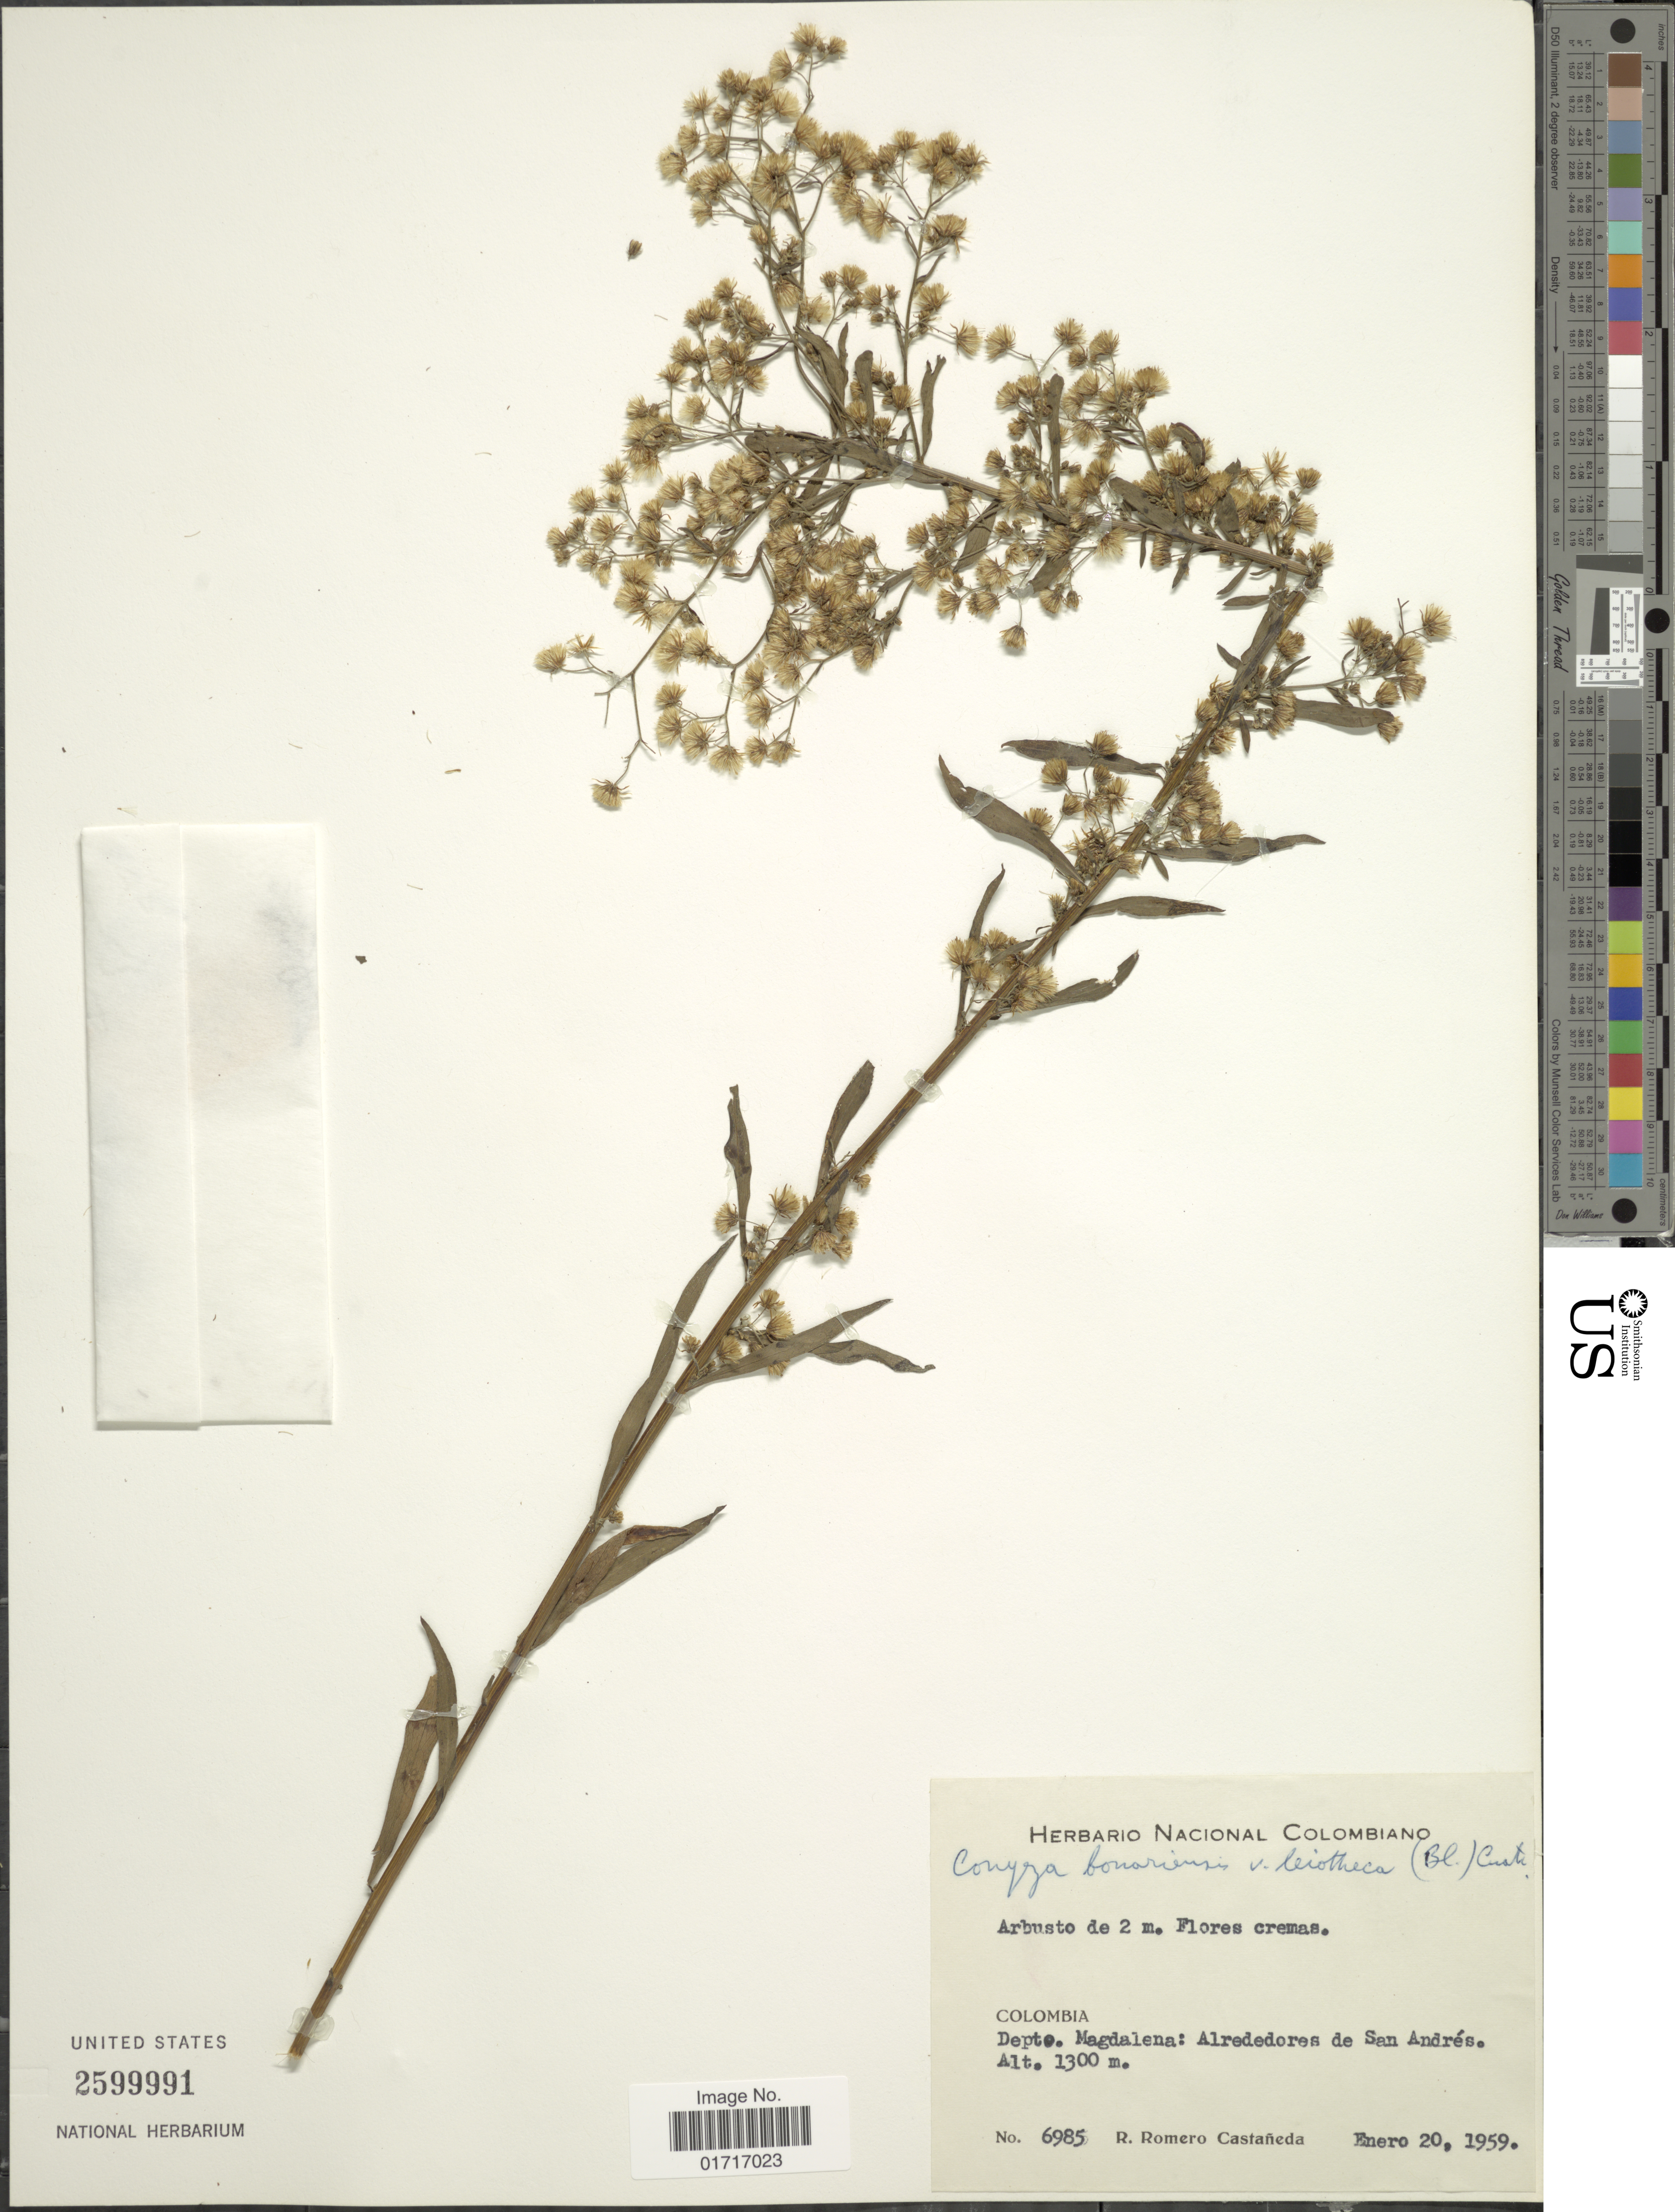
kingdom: Plantae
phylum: Tracheophyta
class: Magnoliopsida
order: Asterales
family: Asteraceae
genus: Conyza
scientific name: Conyza bonariensis var. leiotheca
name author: (S.F. Blake) Cuatrec.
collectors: R. Romero Castañeda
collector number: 6985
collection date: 1959-01-20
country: Colombia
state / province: Magdalena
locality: Colombia. Depto. Magdalena: Alrededores de San Andres.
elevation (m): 1300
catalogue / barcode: US 2599991